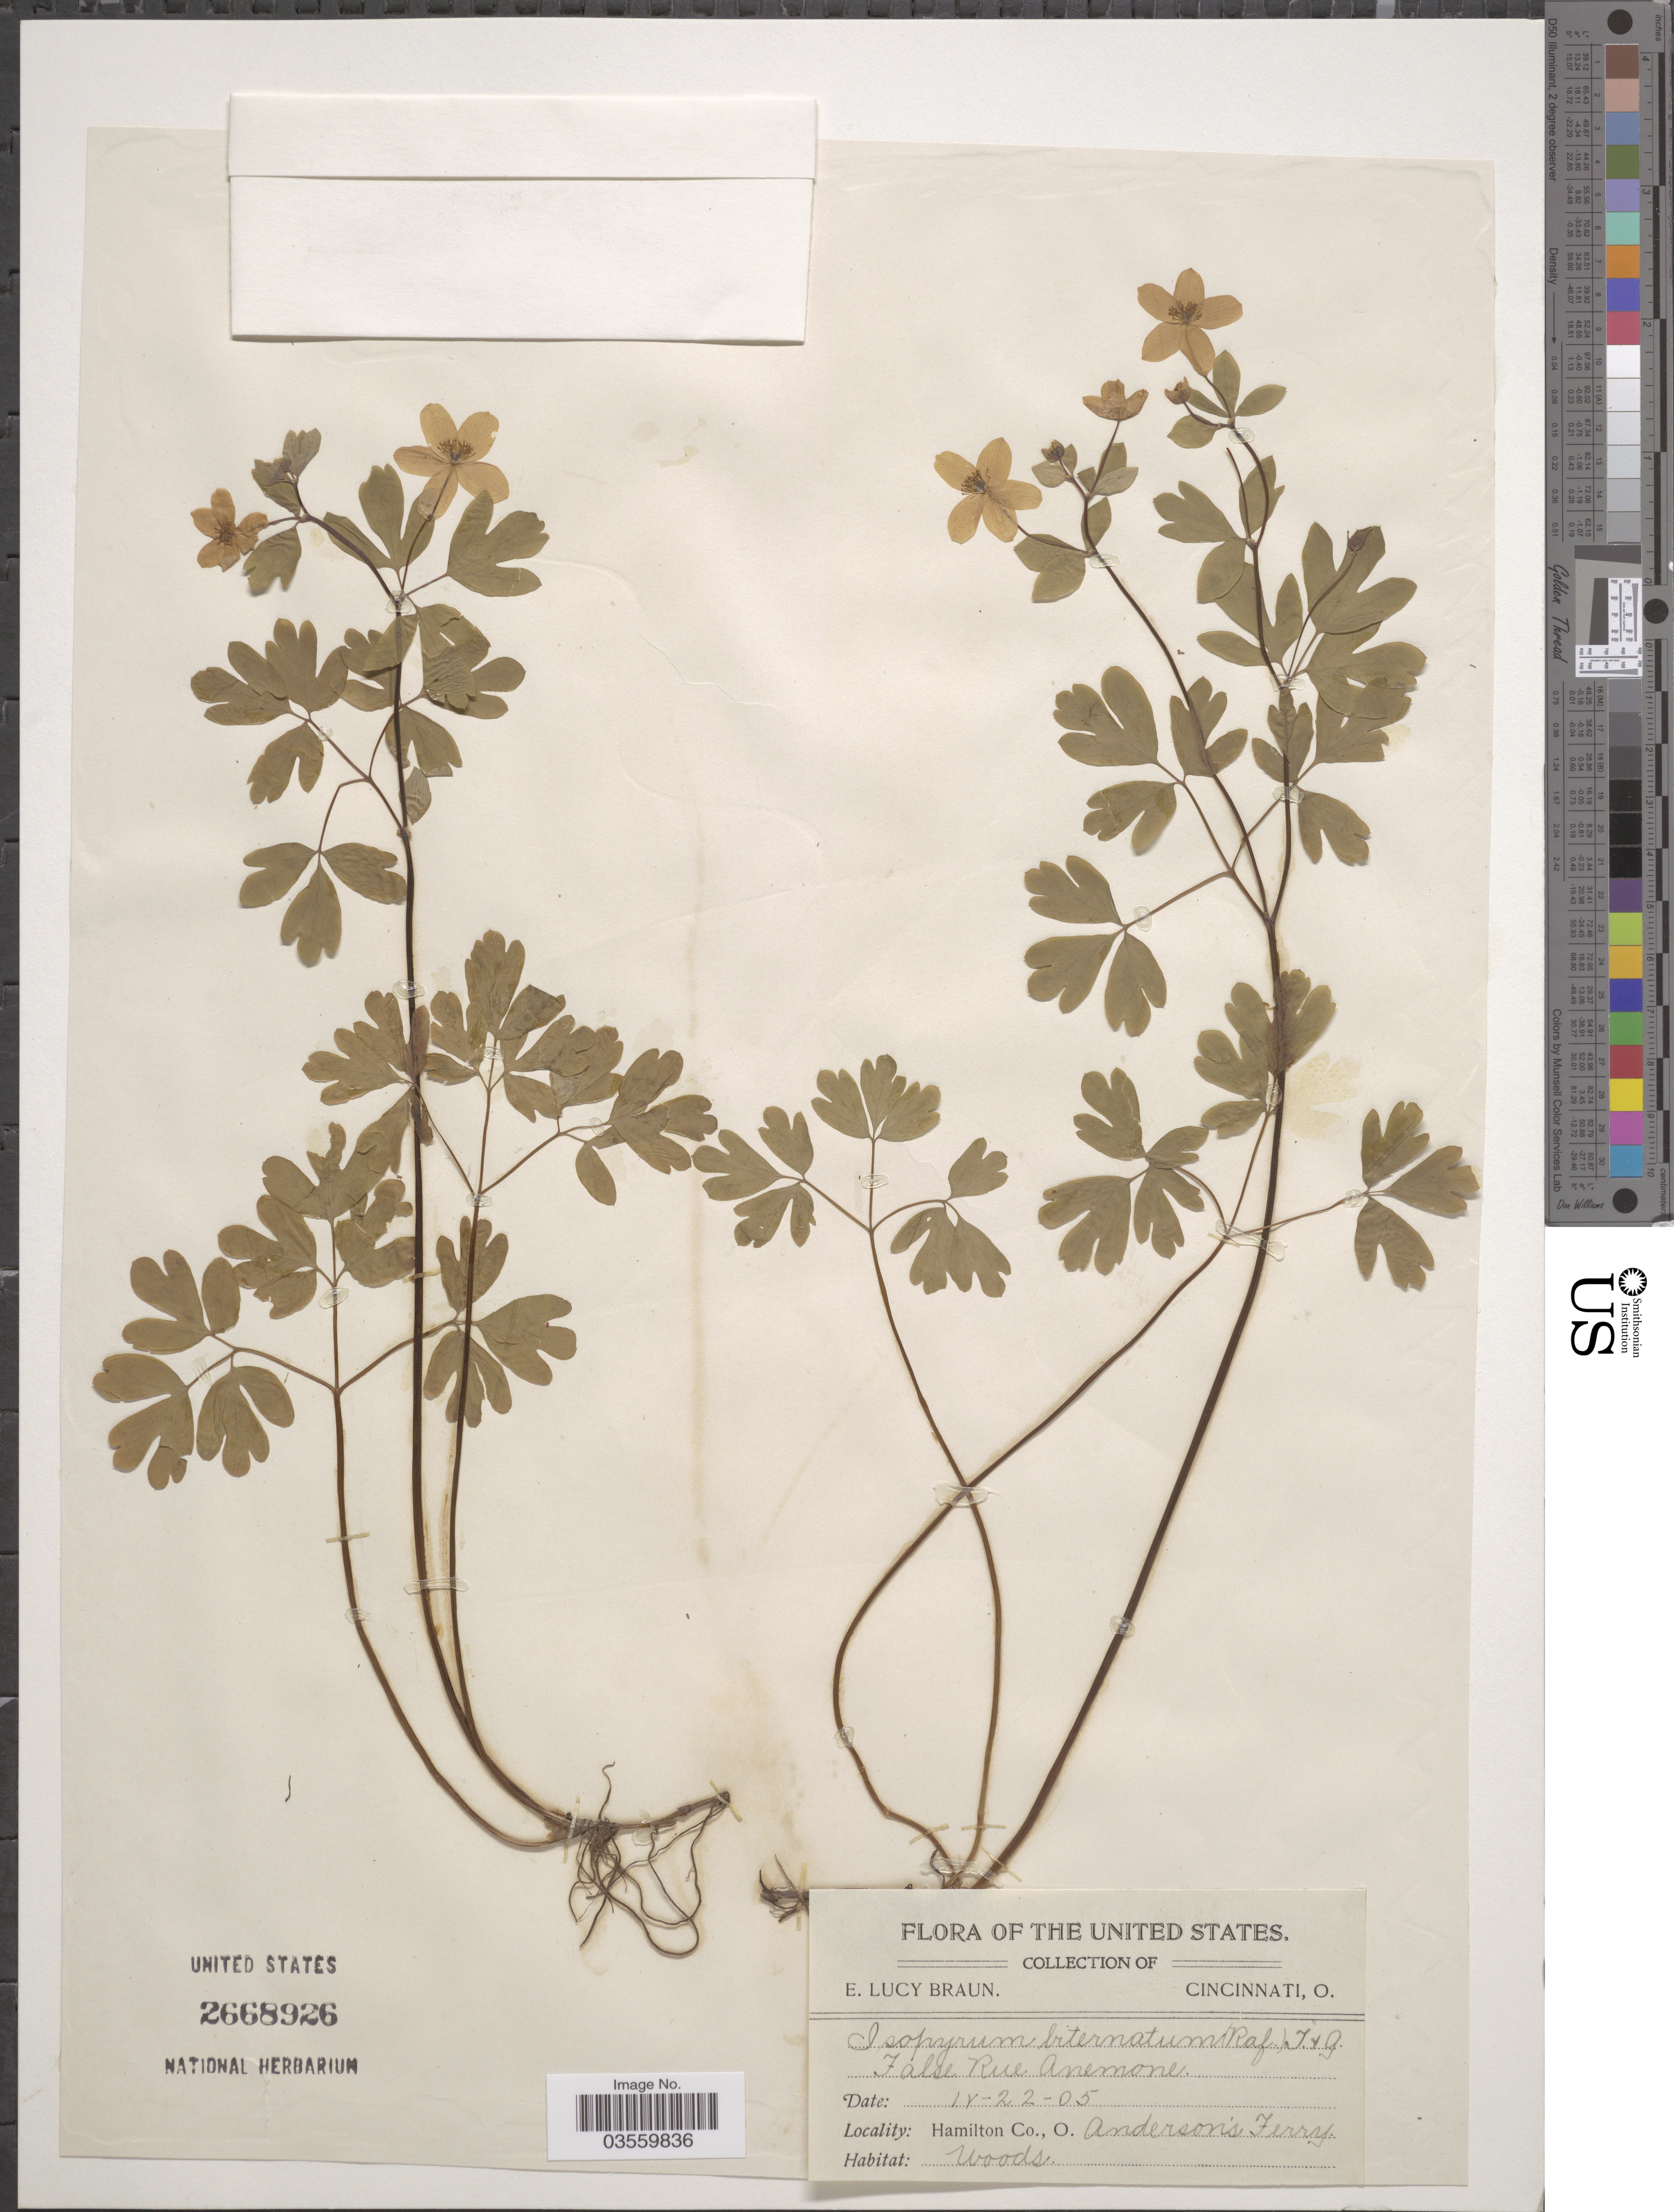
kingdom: Plantae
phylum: Tracheophyta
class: Magnoliopsida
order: Ranunculales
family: Ranunculaceae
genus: Enemion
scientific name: Enemion biternatum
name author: (Torr. & A. Gray) Raf.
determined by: Strong, Mark T., (BOT), Smithsonian Institution - National Museum of Natural History (UNITED STATES)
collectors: E. L. Braun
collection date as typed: Transcribed d/m/y: 22/4/5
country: United States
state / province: Ohio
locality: Hamilton Co., Anderson's Ferry.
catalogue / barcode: US 2668926